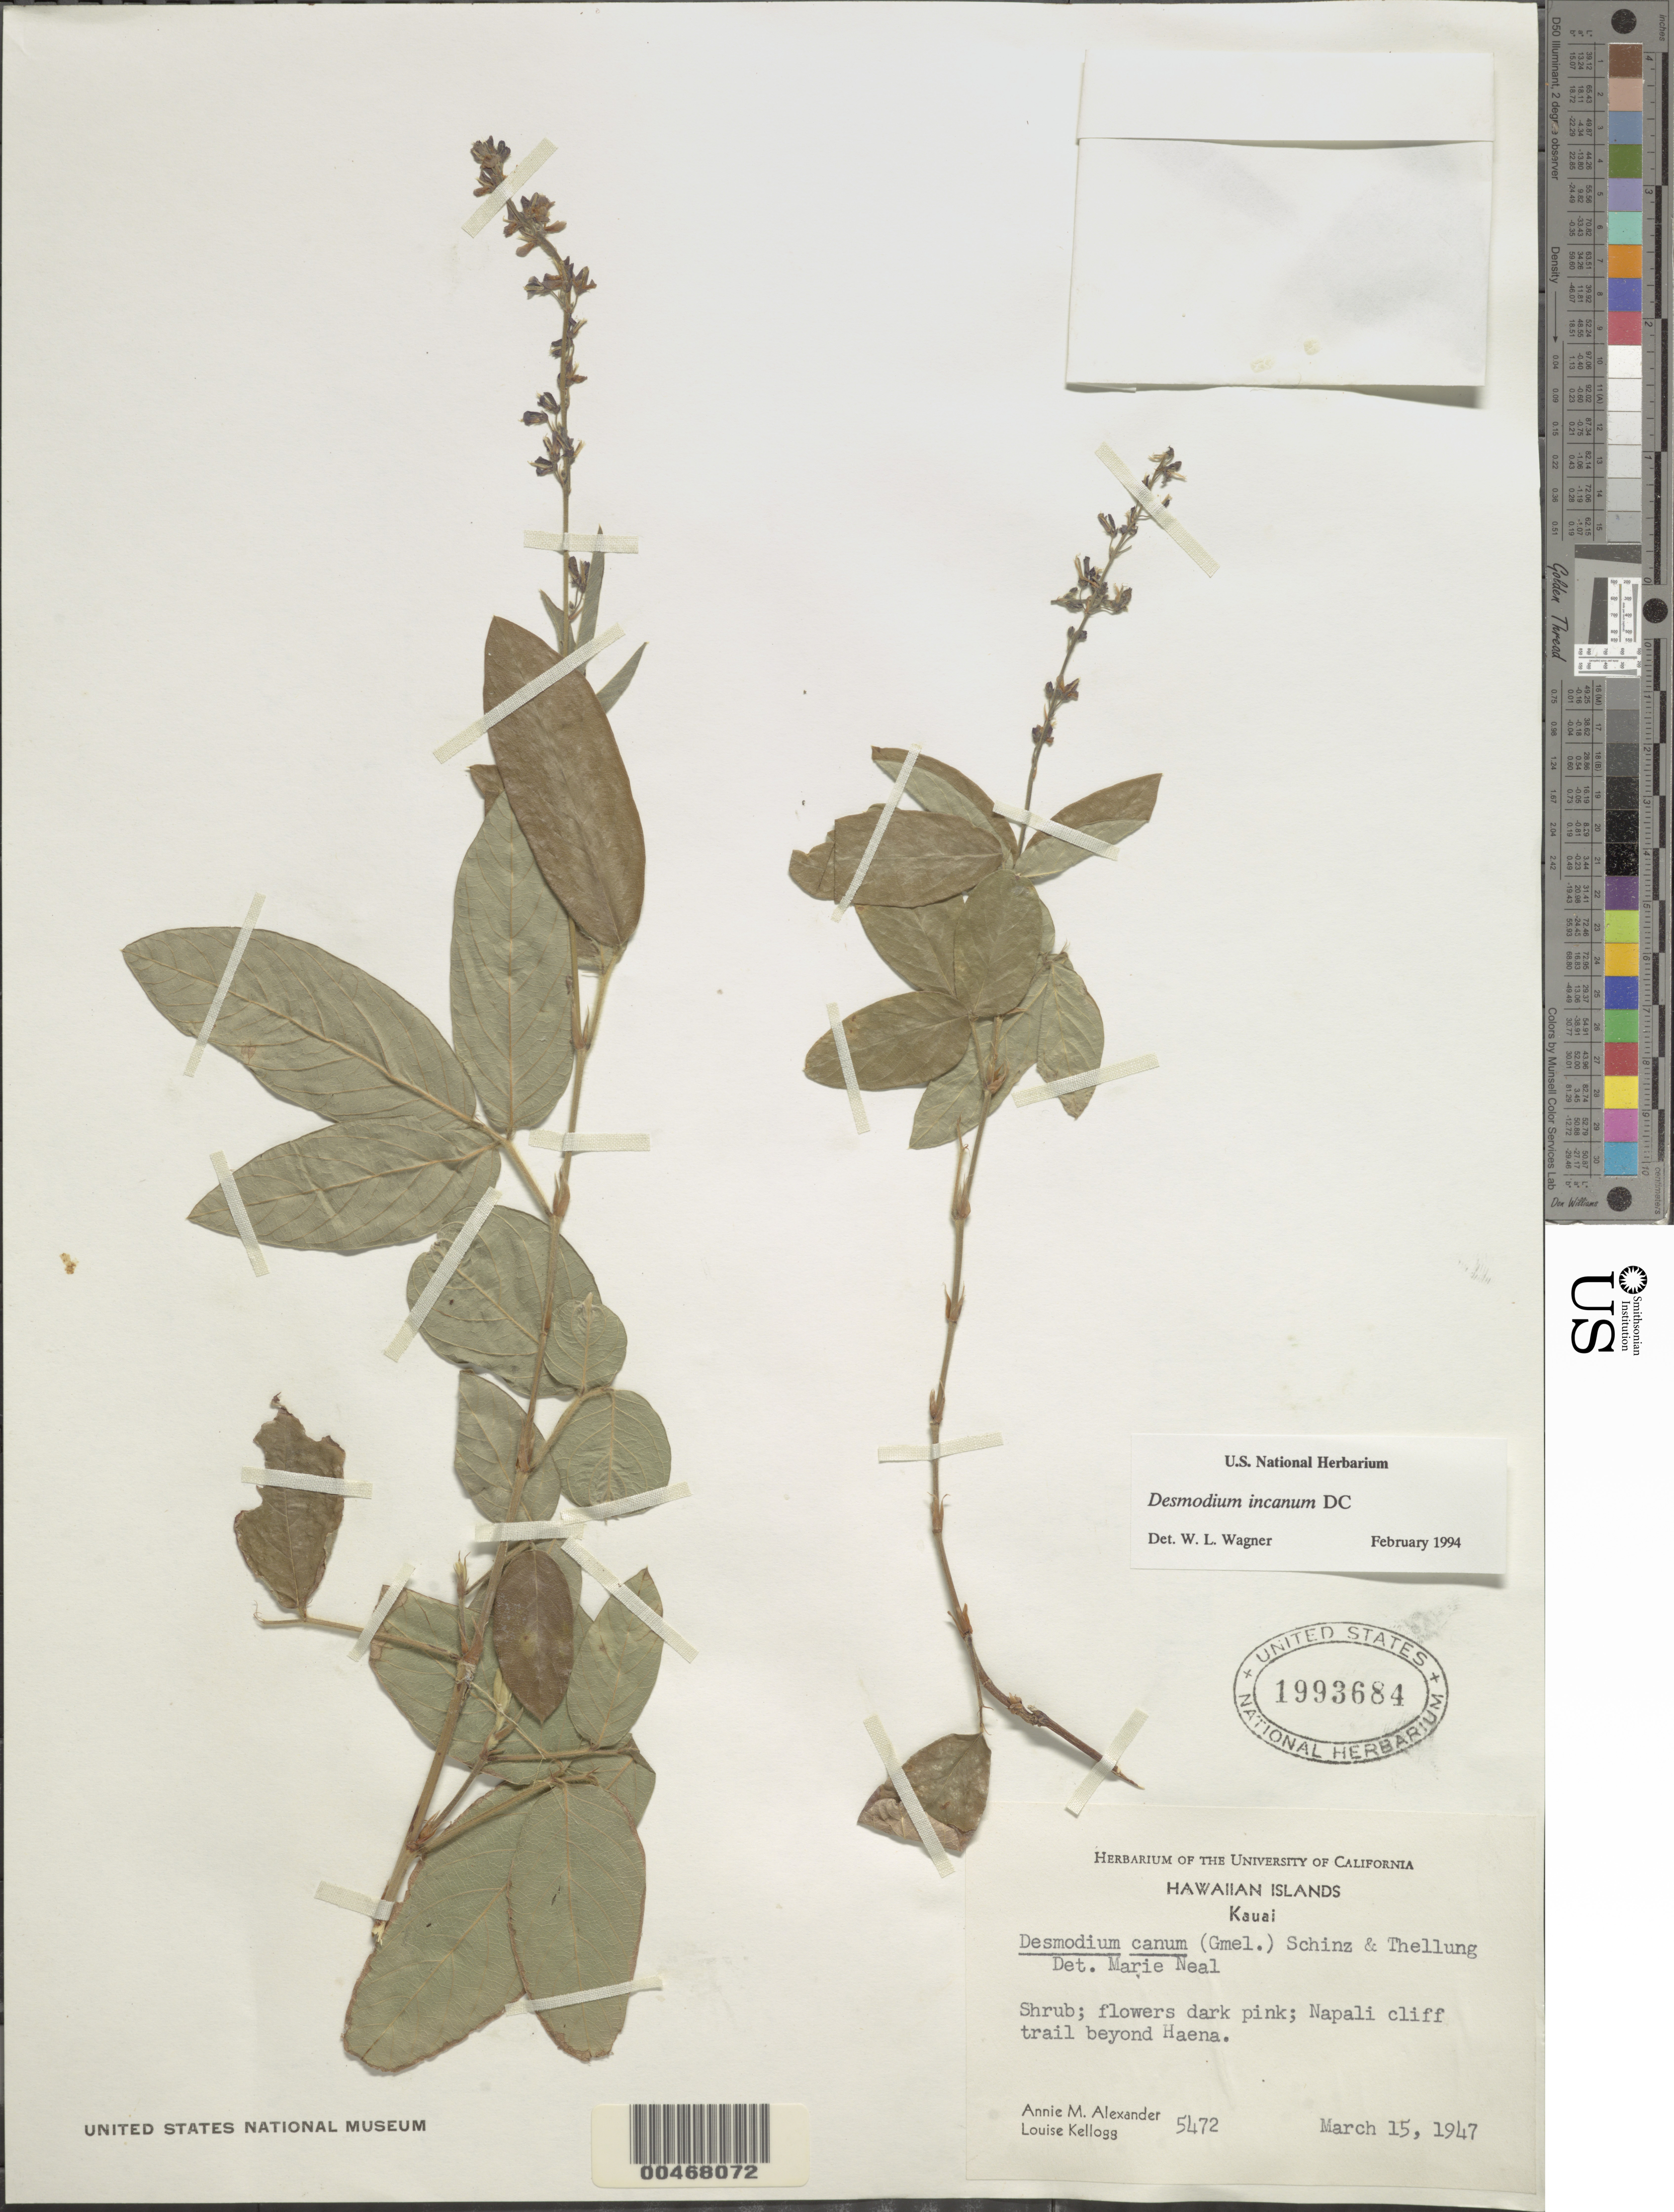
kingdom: Plantae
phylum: Tracheophyta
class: Magnoliopsida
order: Fabales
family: Fabaceae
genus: Desmodium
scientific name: Desmodium incanum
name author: (Sw.) DC.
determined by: Wagner, W. L., (BOT), Smithsonian Institution - National Museum of Natural History (UNITED STATES)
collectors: A. M. Alexander & L. Kellogg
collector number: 5472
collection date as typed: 15 Mar 1947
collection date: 1947-03-15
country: United States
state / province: Hawaii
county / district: Kauai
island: Kaua'i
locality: Napali cliff trail beyond Haena.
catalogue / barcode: US 1993684